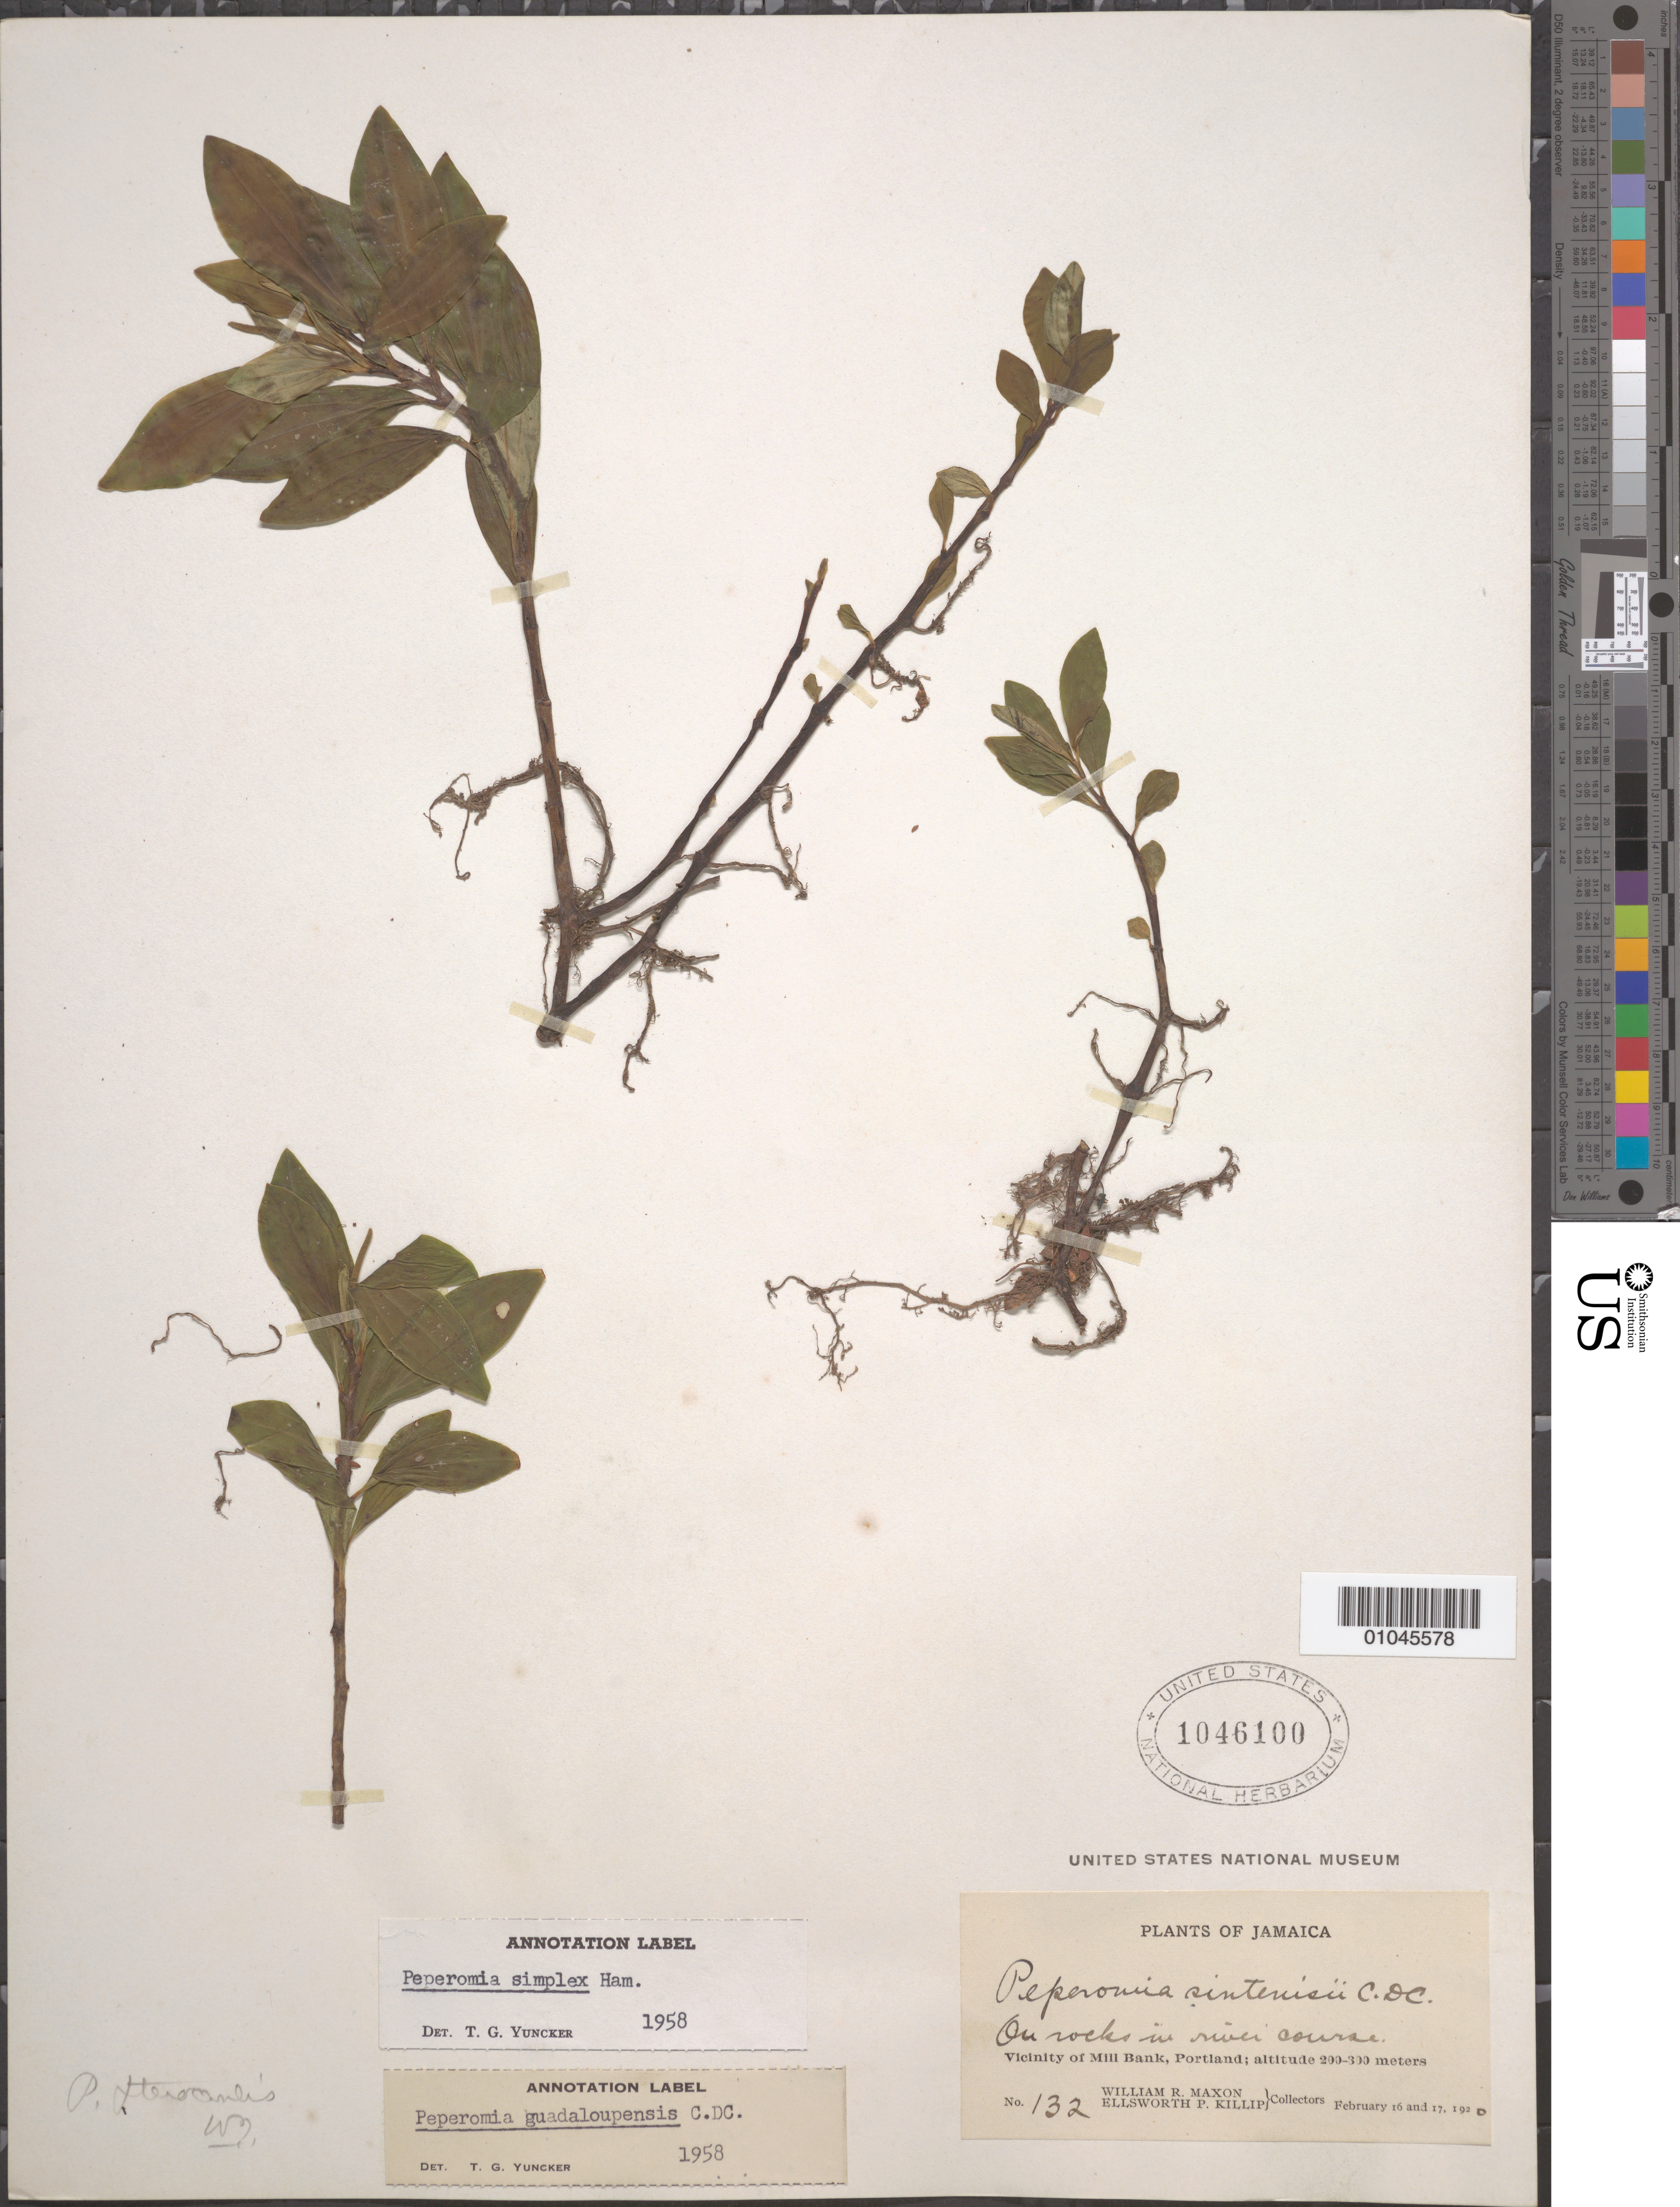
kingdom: Plantae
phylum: Tracheophyta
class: Magnoliopsida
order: Piperales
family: Piperaceae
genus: Peperomia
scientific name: Peperomia simplex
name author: Desv. ex Ham.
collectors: W. R. Maxon & E. P. Killip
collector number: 132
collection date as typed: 16 Feb 1920 to 17 Feb 1920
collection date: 1920-02-16/1920-02-17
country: Jamaica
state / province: Portland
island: Jamaica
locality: Vicinity of Mill Bank, Portland. On rocks in river course.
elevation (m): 200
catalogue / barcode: US 1046100